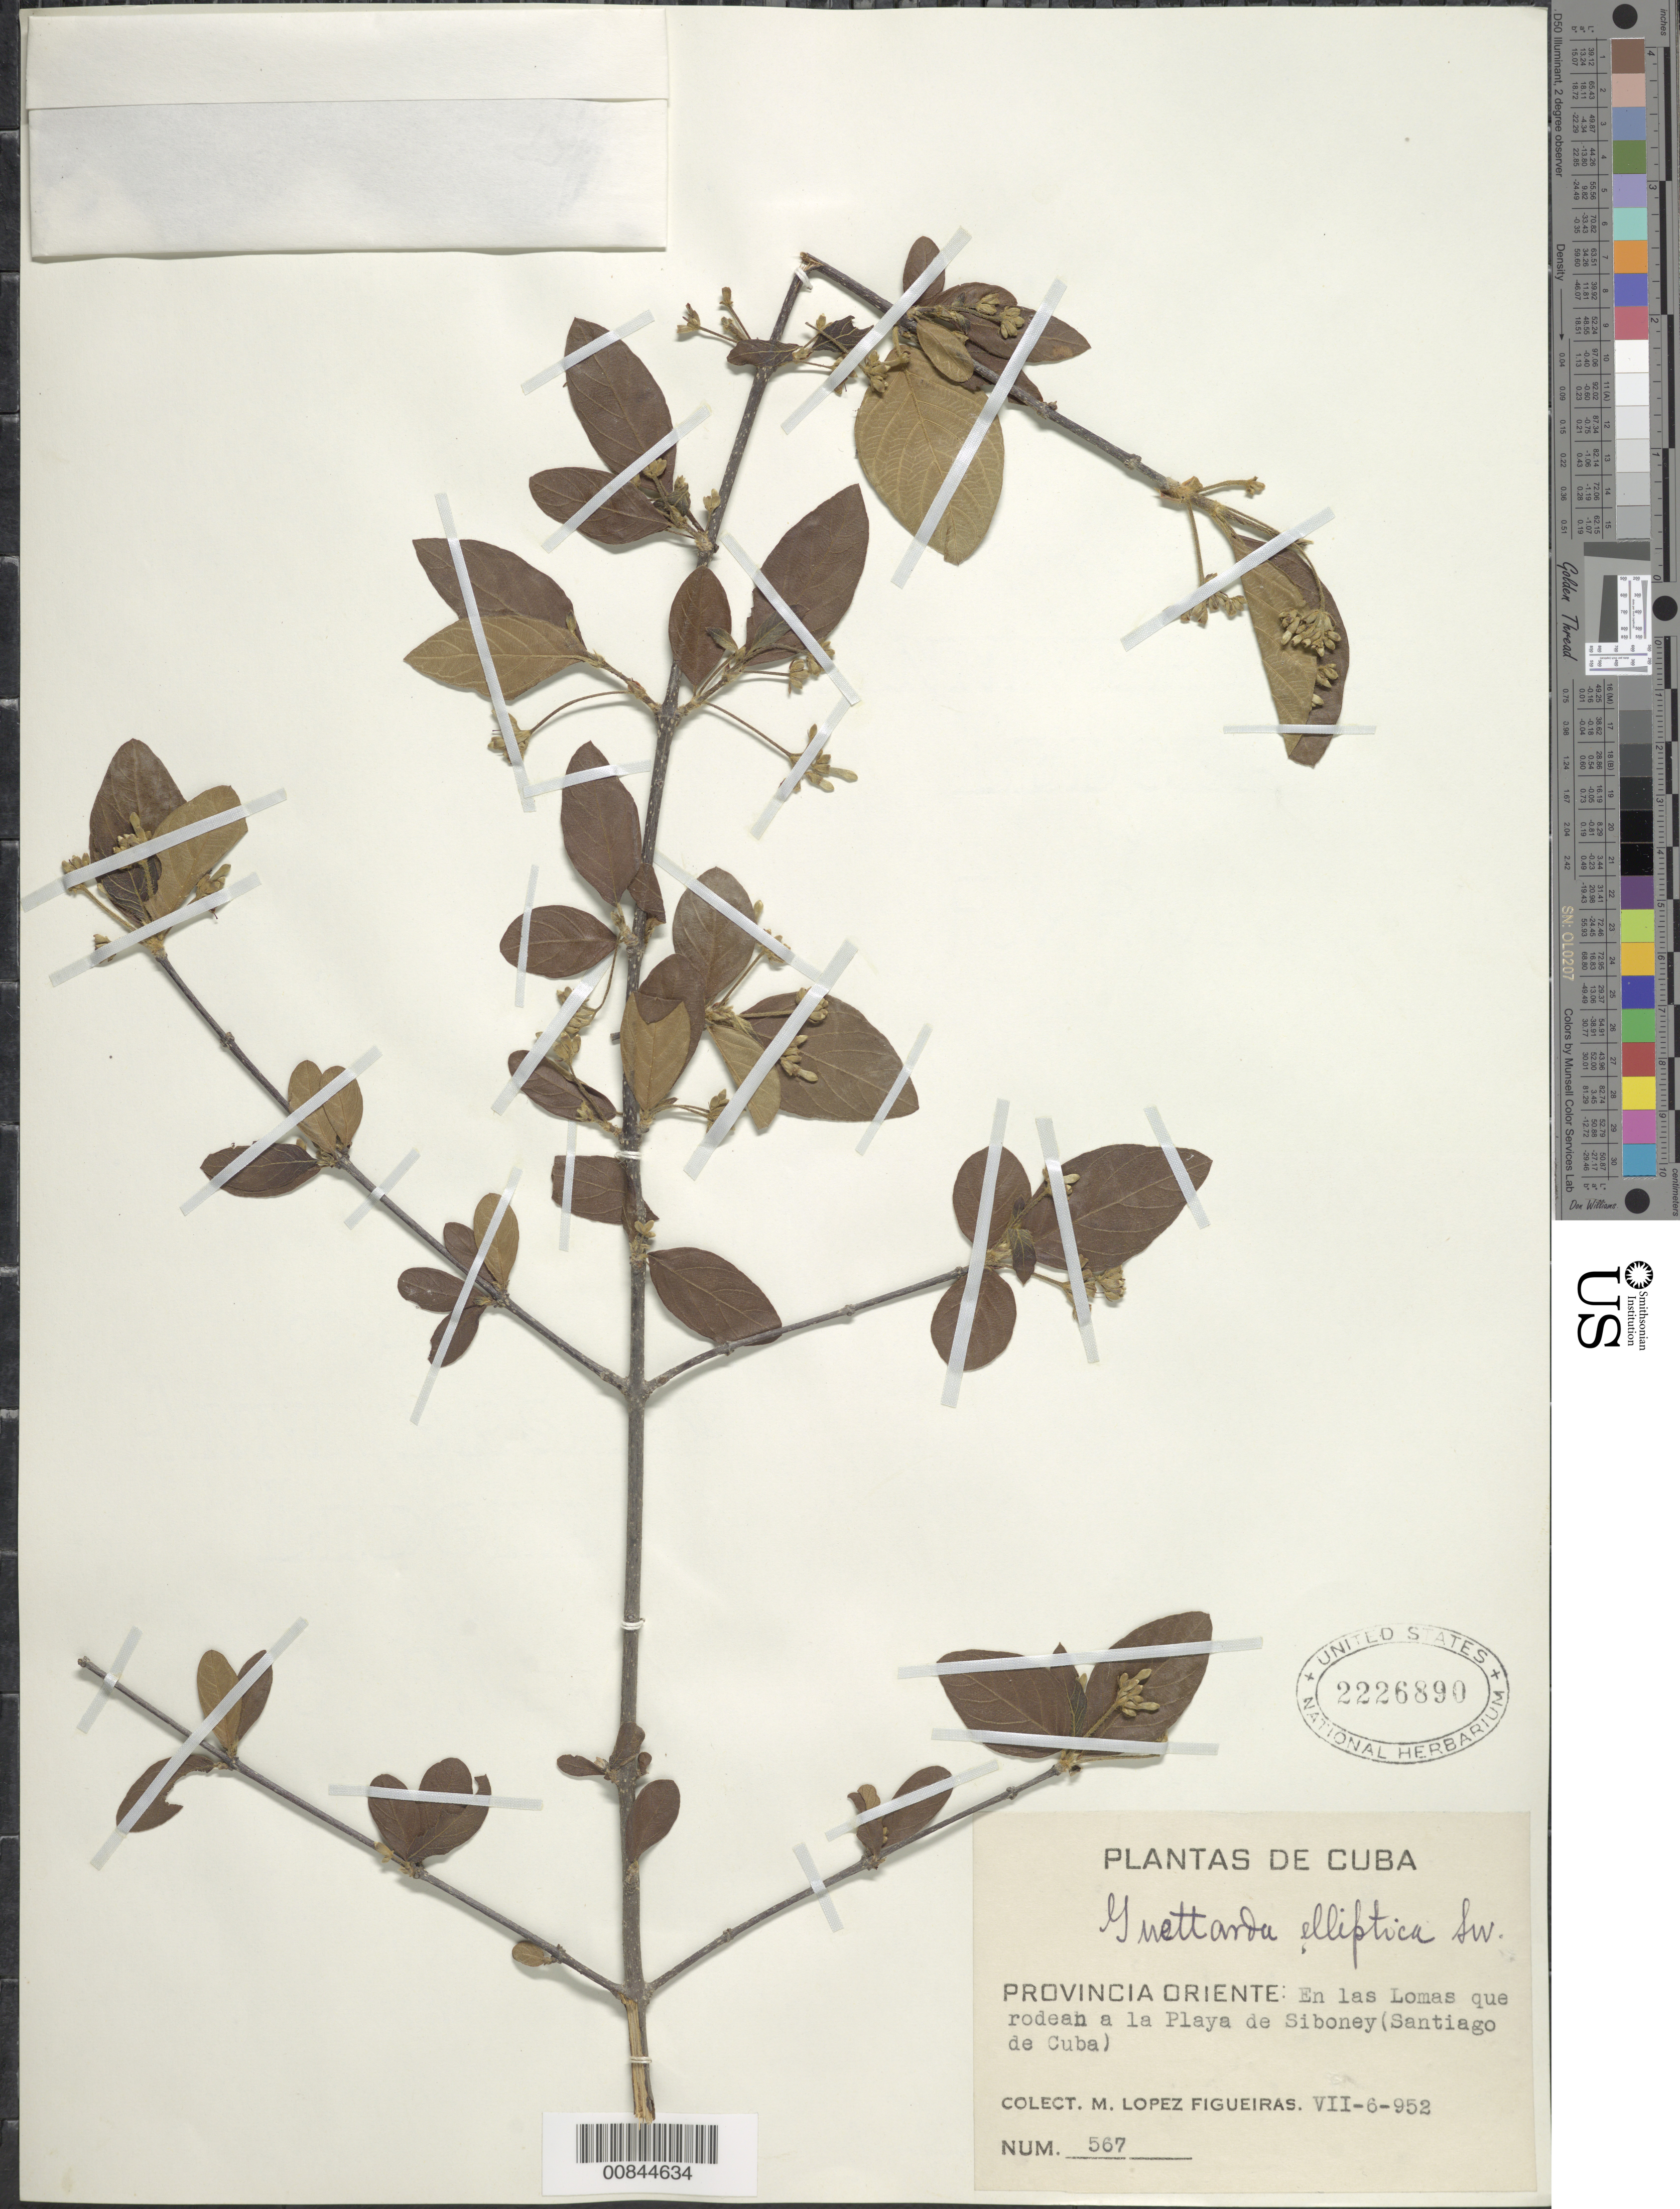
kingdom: Plantae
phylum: Tracheophyta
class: Magnoliopsida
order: Gentianales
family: Rubiaceae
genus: Guettarda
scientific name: Guettarda elliptica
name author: Sw.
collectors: M. López Figueiras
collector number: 567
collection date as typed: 06 Jul 1952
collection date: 1952-07-06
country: Cuba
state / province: Oriente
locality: En las Lomas que rodean a la Playa de Siboney (Santiago de Cuba)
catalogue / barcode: US 2226890